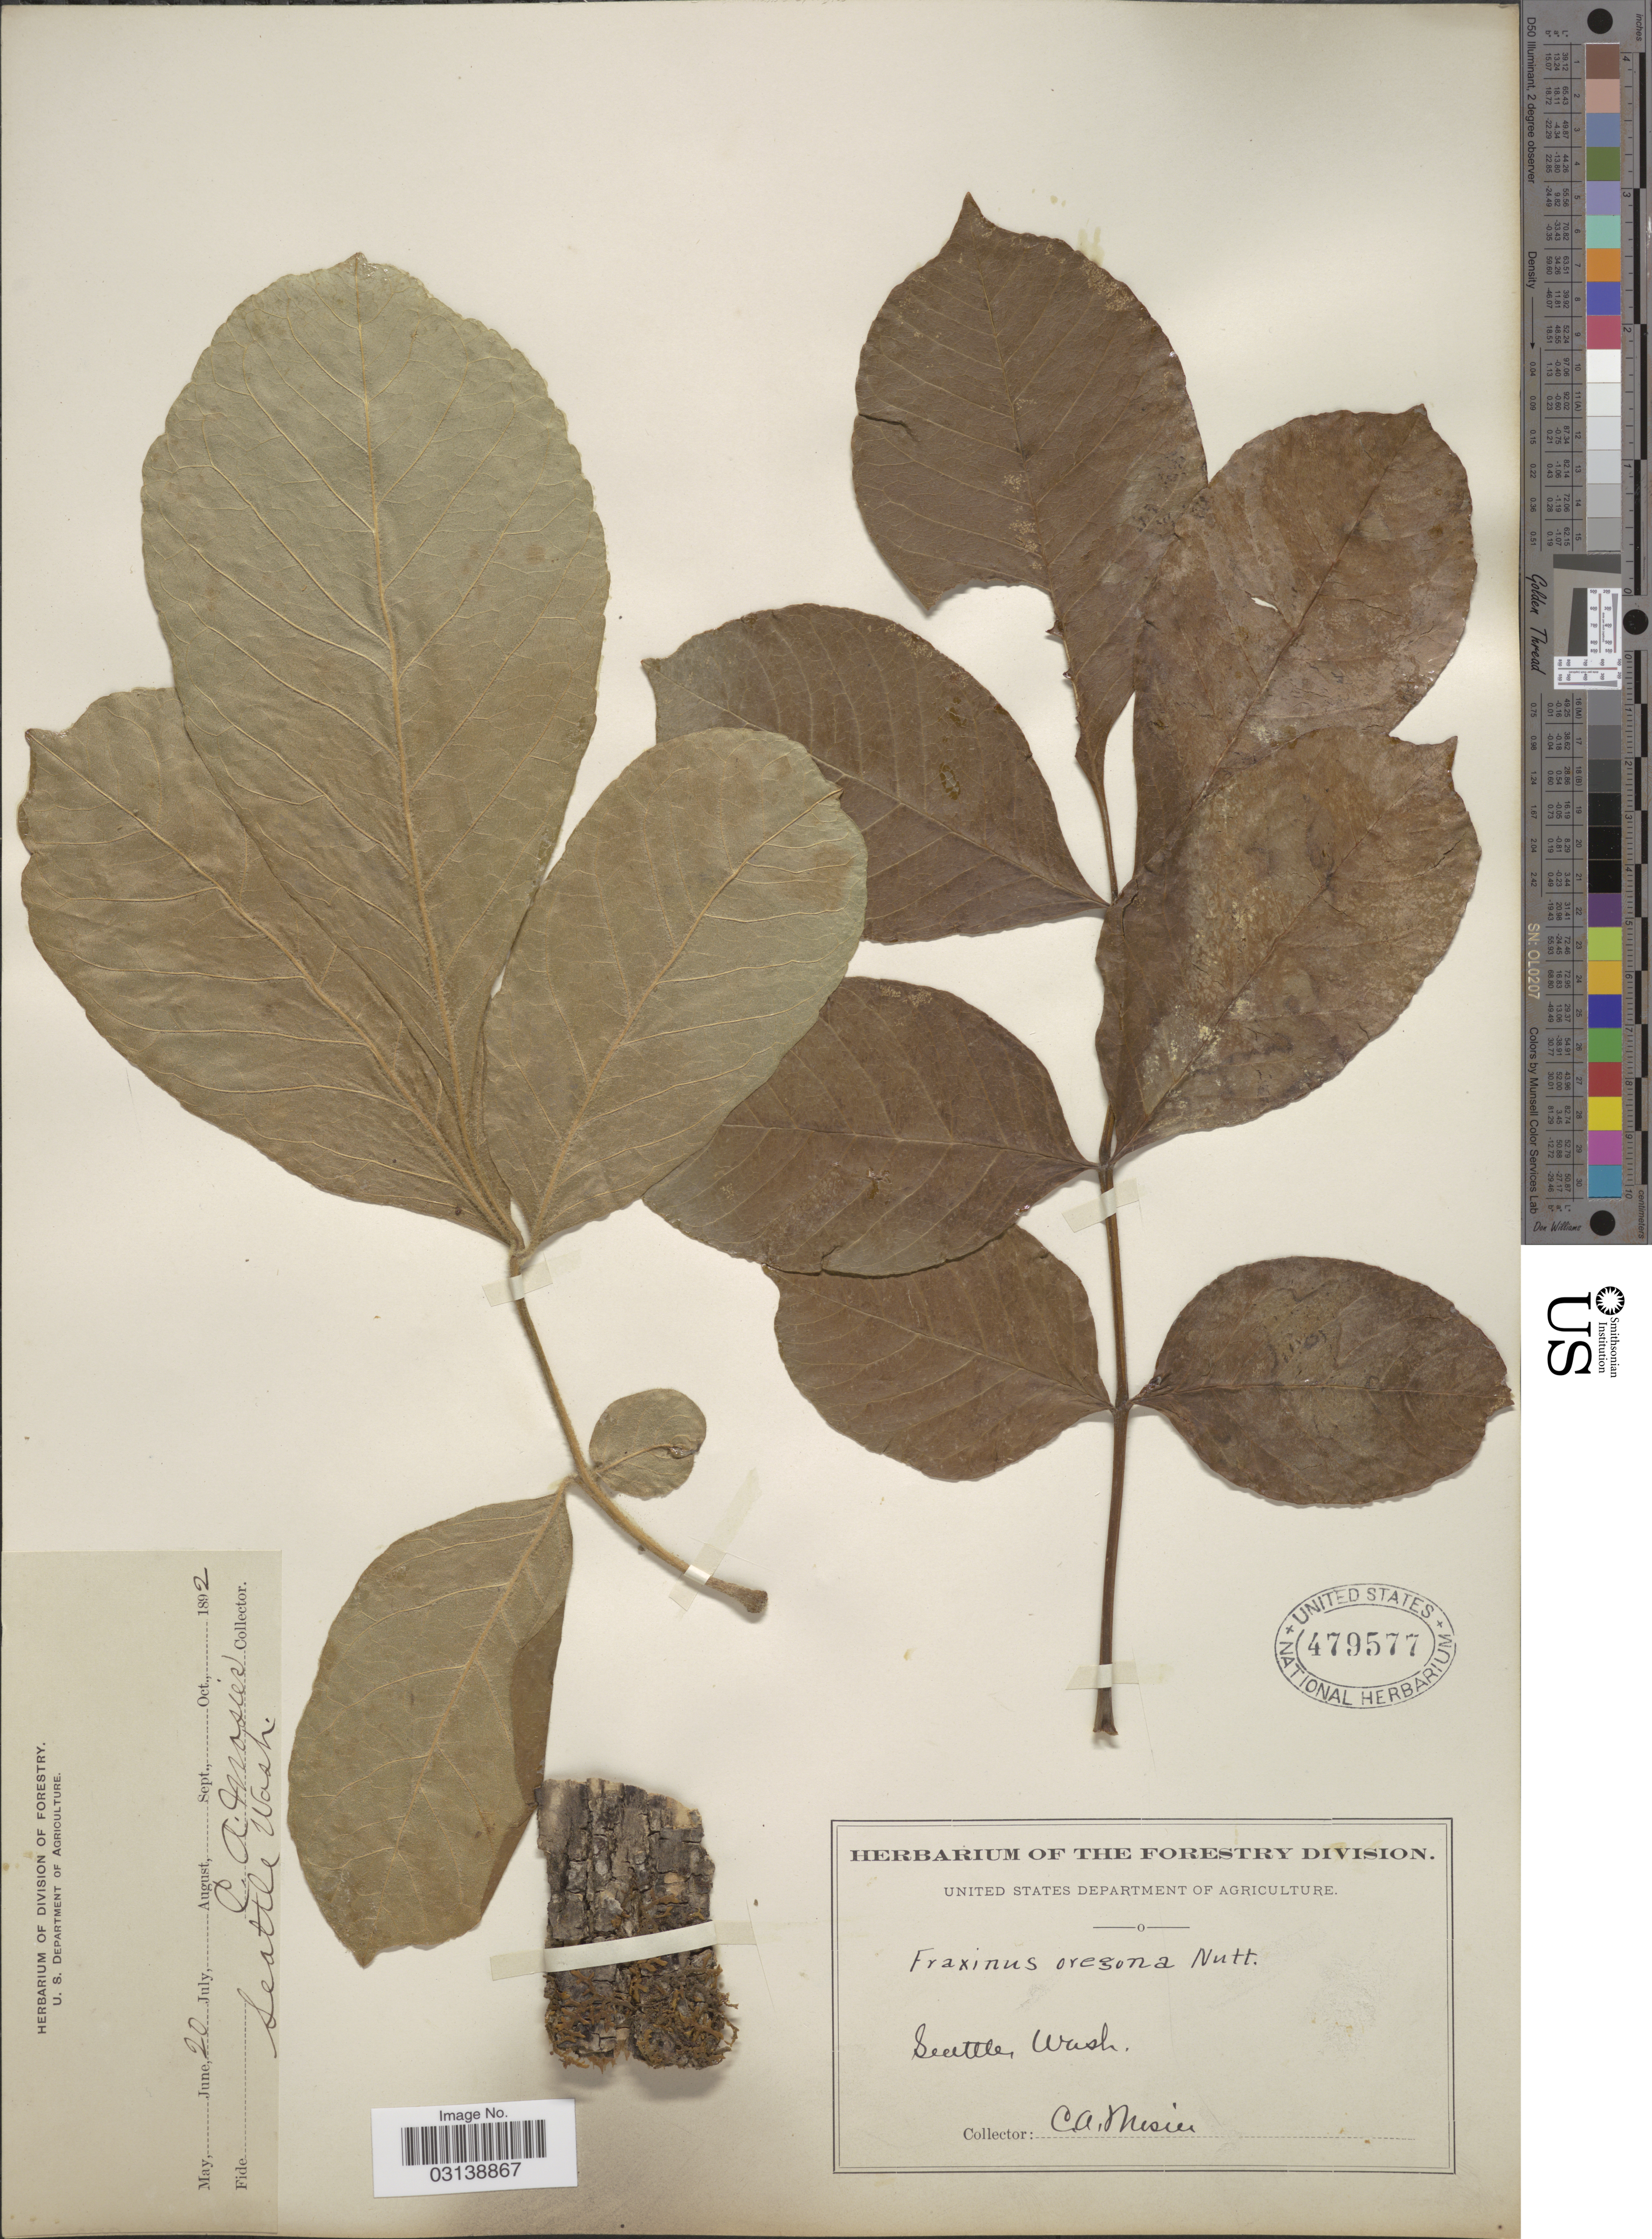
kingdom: Plantae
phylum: Tracheophyta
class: Magnoliopsida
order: Lamiales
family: Oleaceae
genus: Fraxinus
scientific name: Fraxinus latifolia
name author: Benth.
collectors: C. A. Mosier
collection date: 1892-06-20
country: United States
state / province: Washington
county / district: King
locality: Seattle.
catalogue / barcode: US 479577